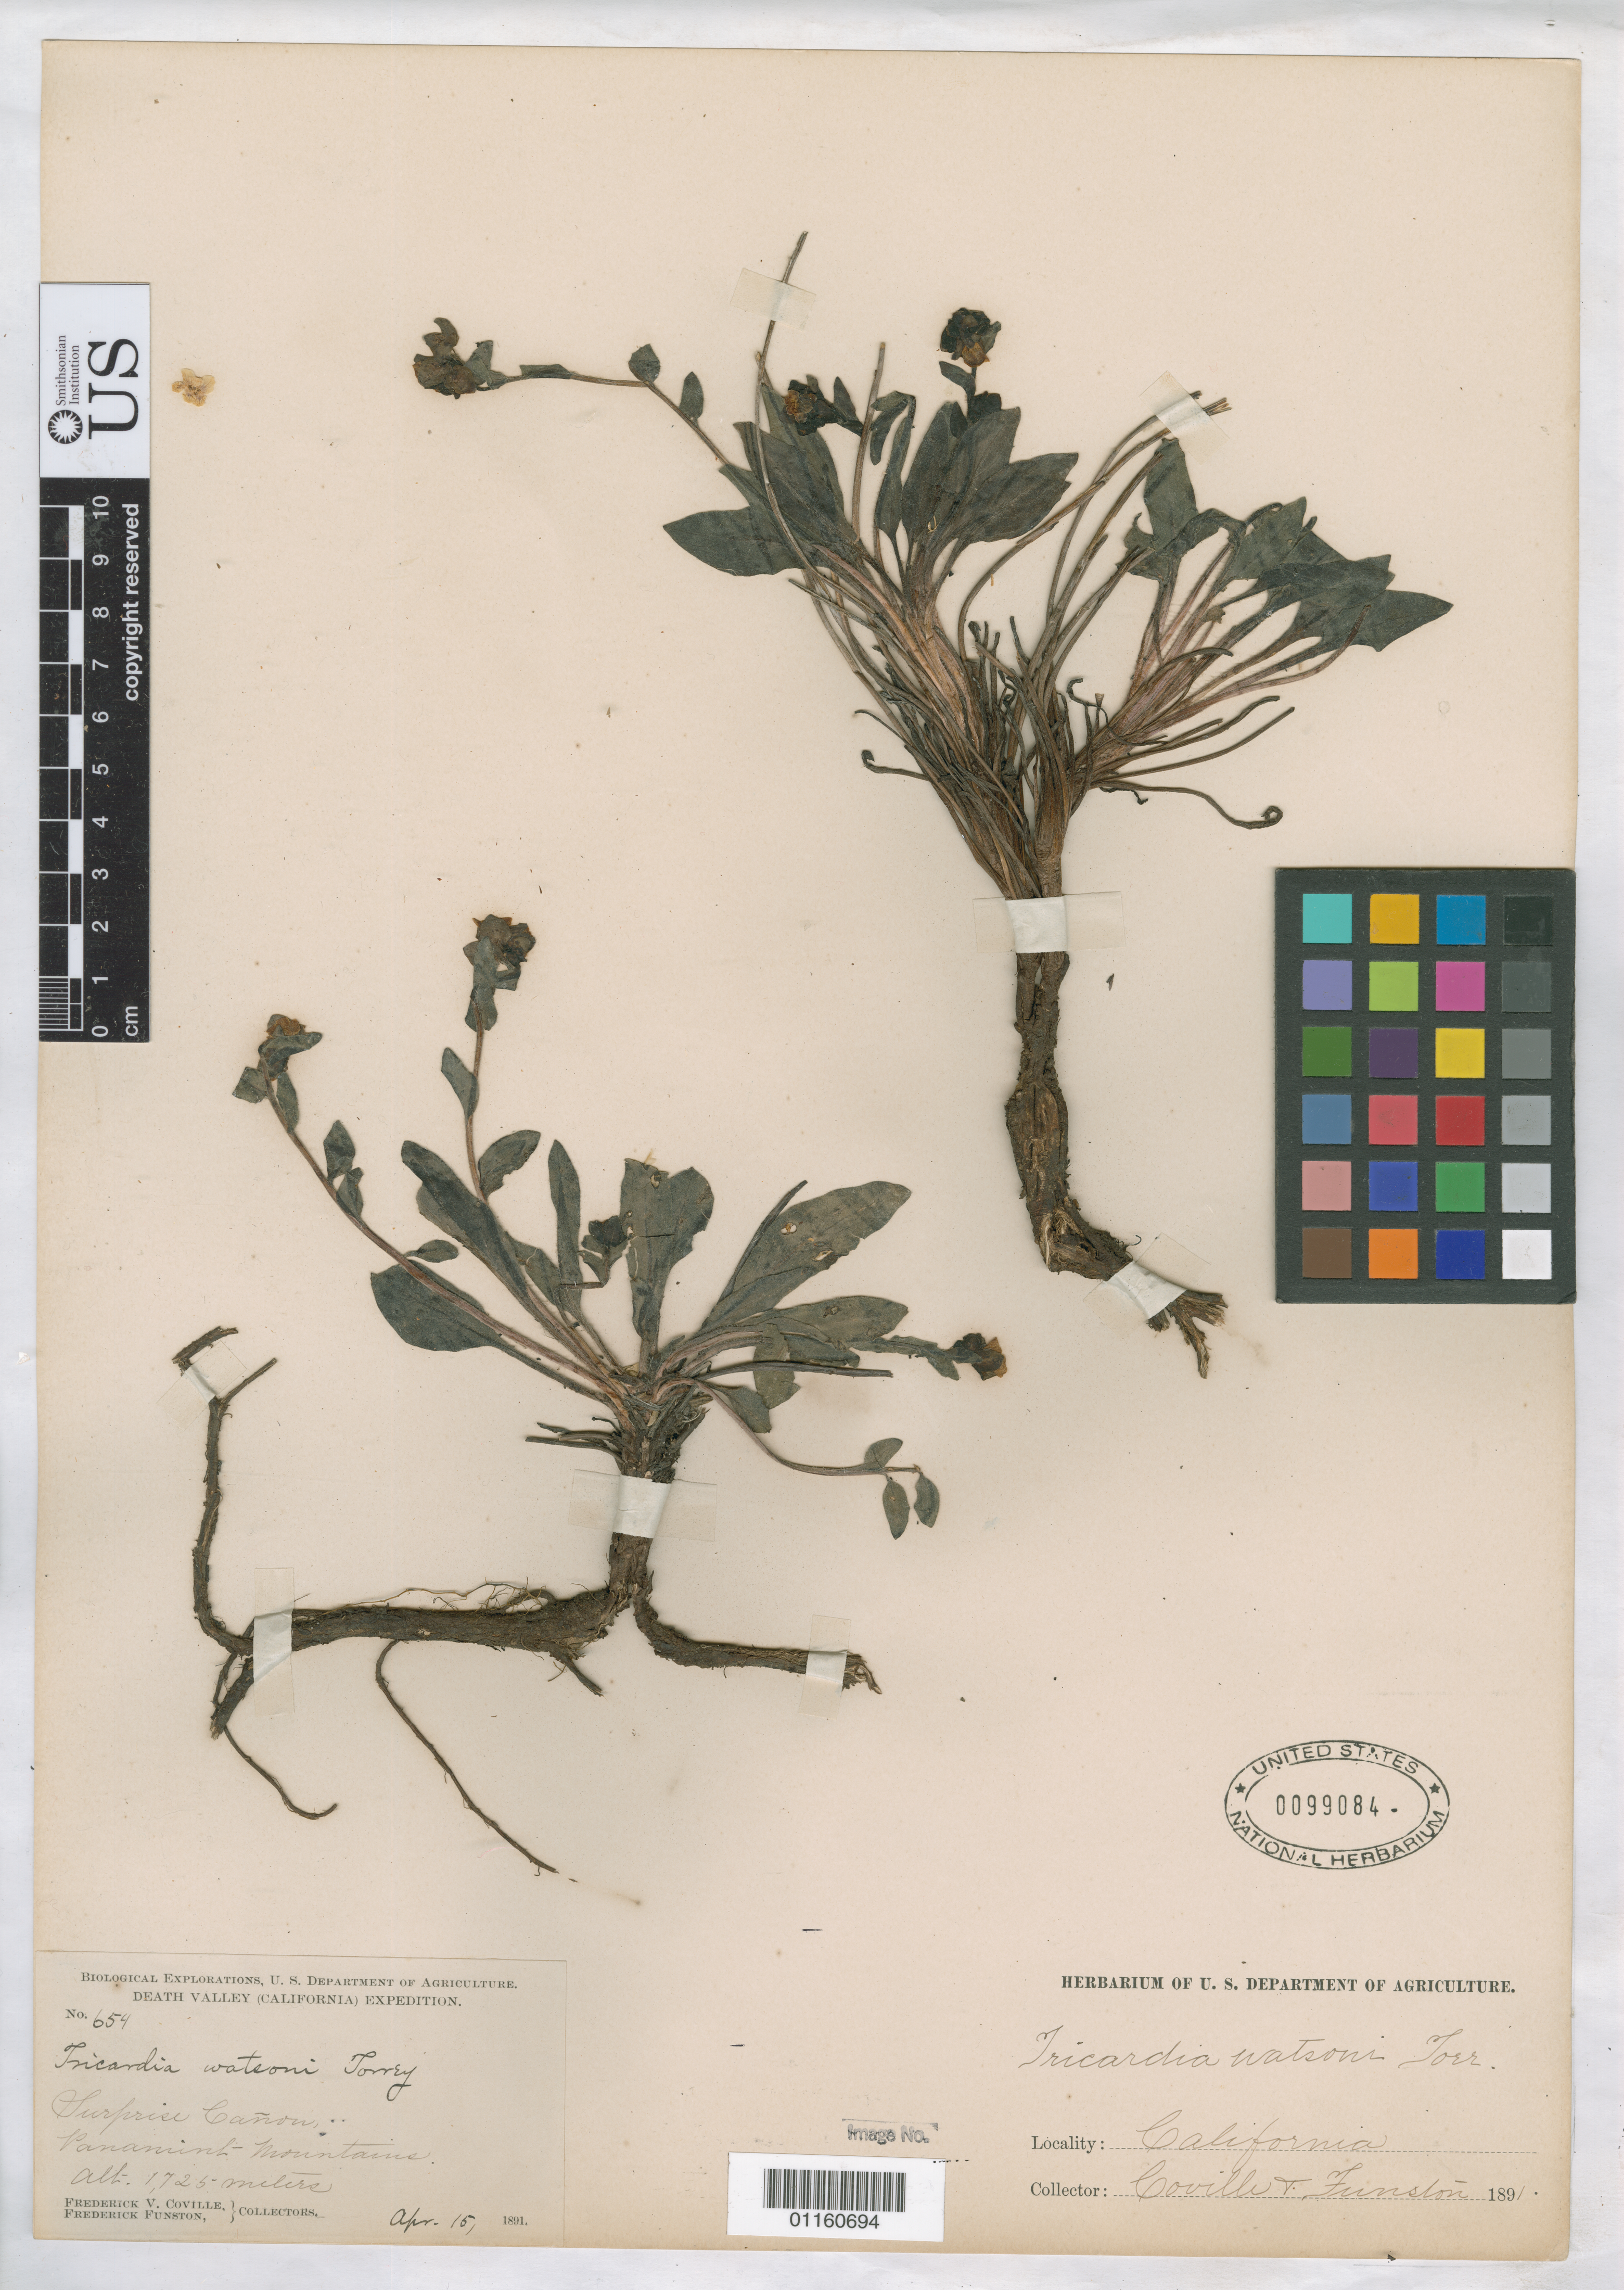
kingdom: Plantae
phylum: Tracheophyta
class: Magnoliopsida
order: Boraginales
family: Hydrophyllaceae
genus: Tricardia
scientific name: Tricardia watsonii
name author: Torr. ex S. Watson in C. King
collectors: F. V. Coville & F. Funston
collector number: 654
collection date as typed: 15 Apr 1891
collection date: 1891-04-15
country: United States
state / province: California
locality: Surprise Canyon, Panamint Mts.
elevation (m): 1750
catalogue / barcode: US 99084